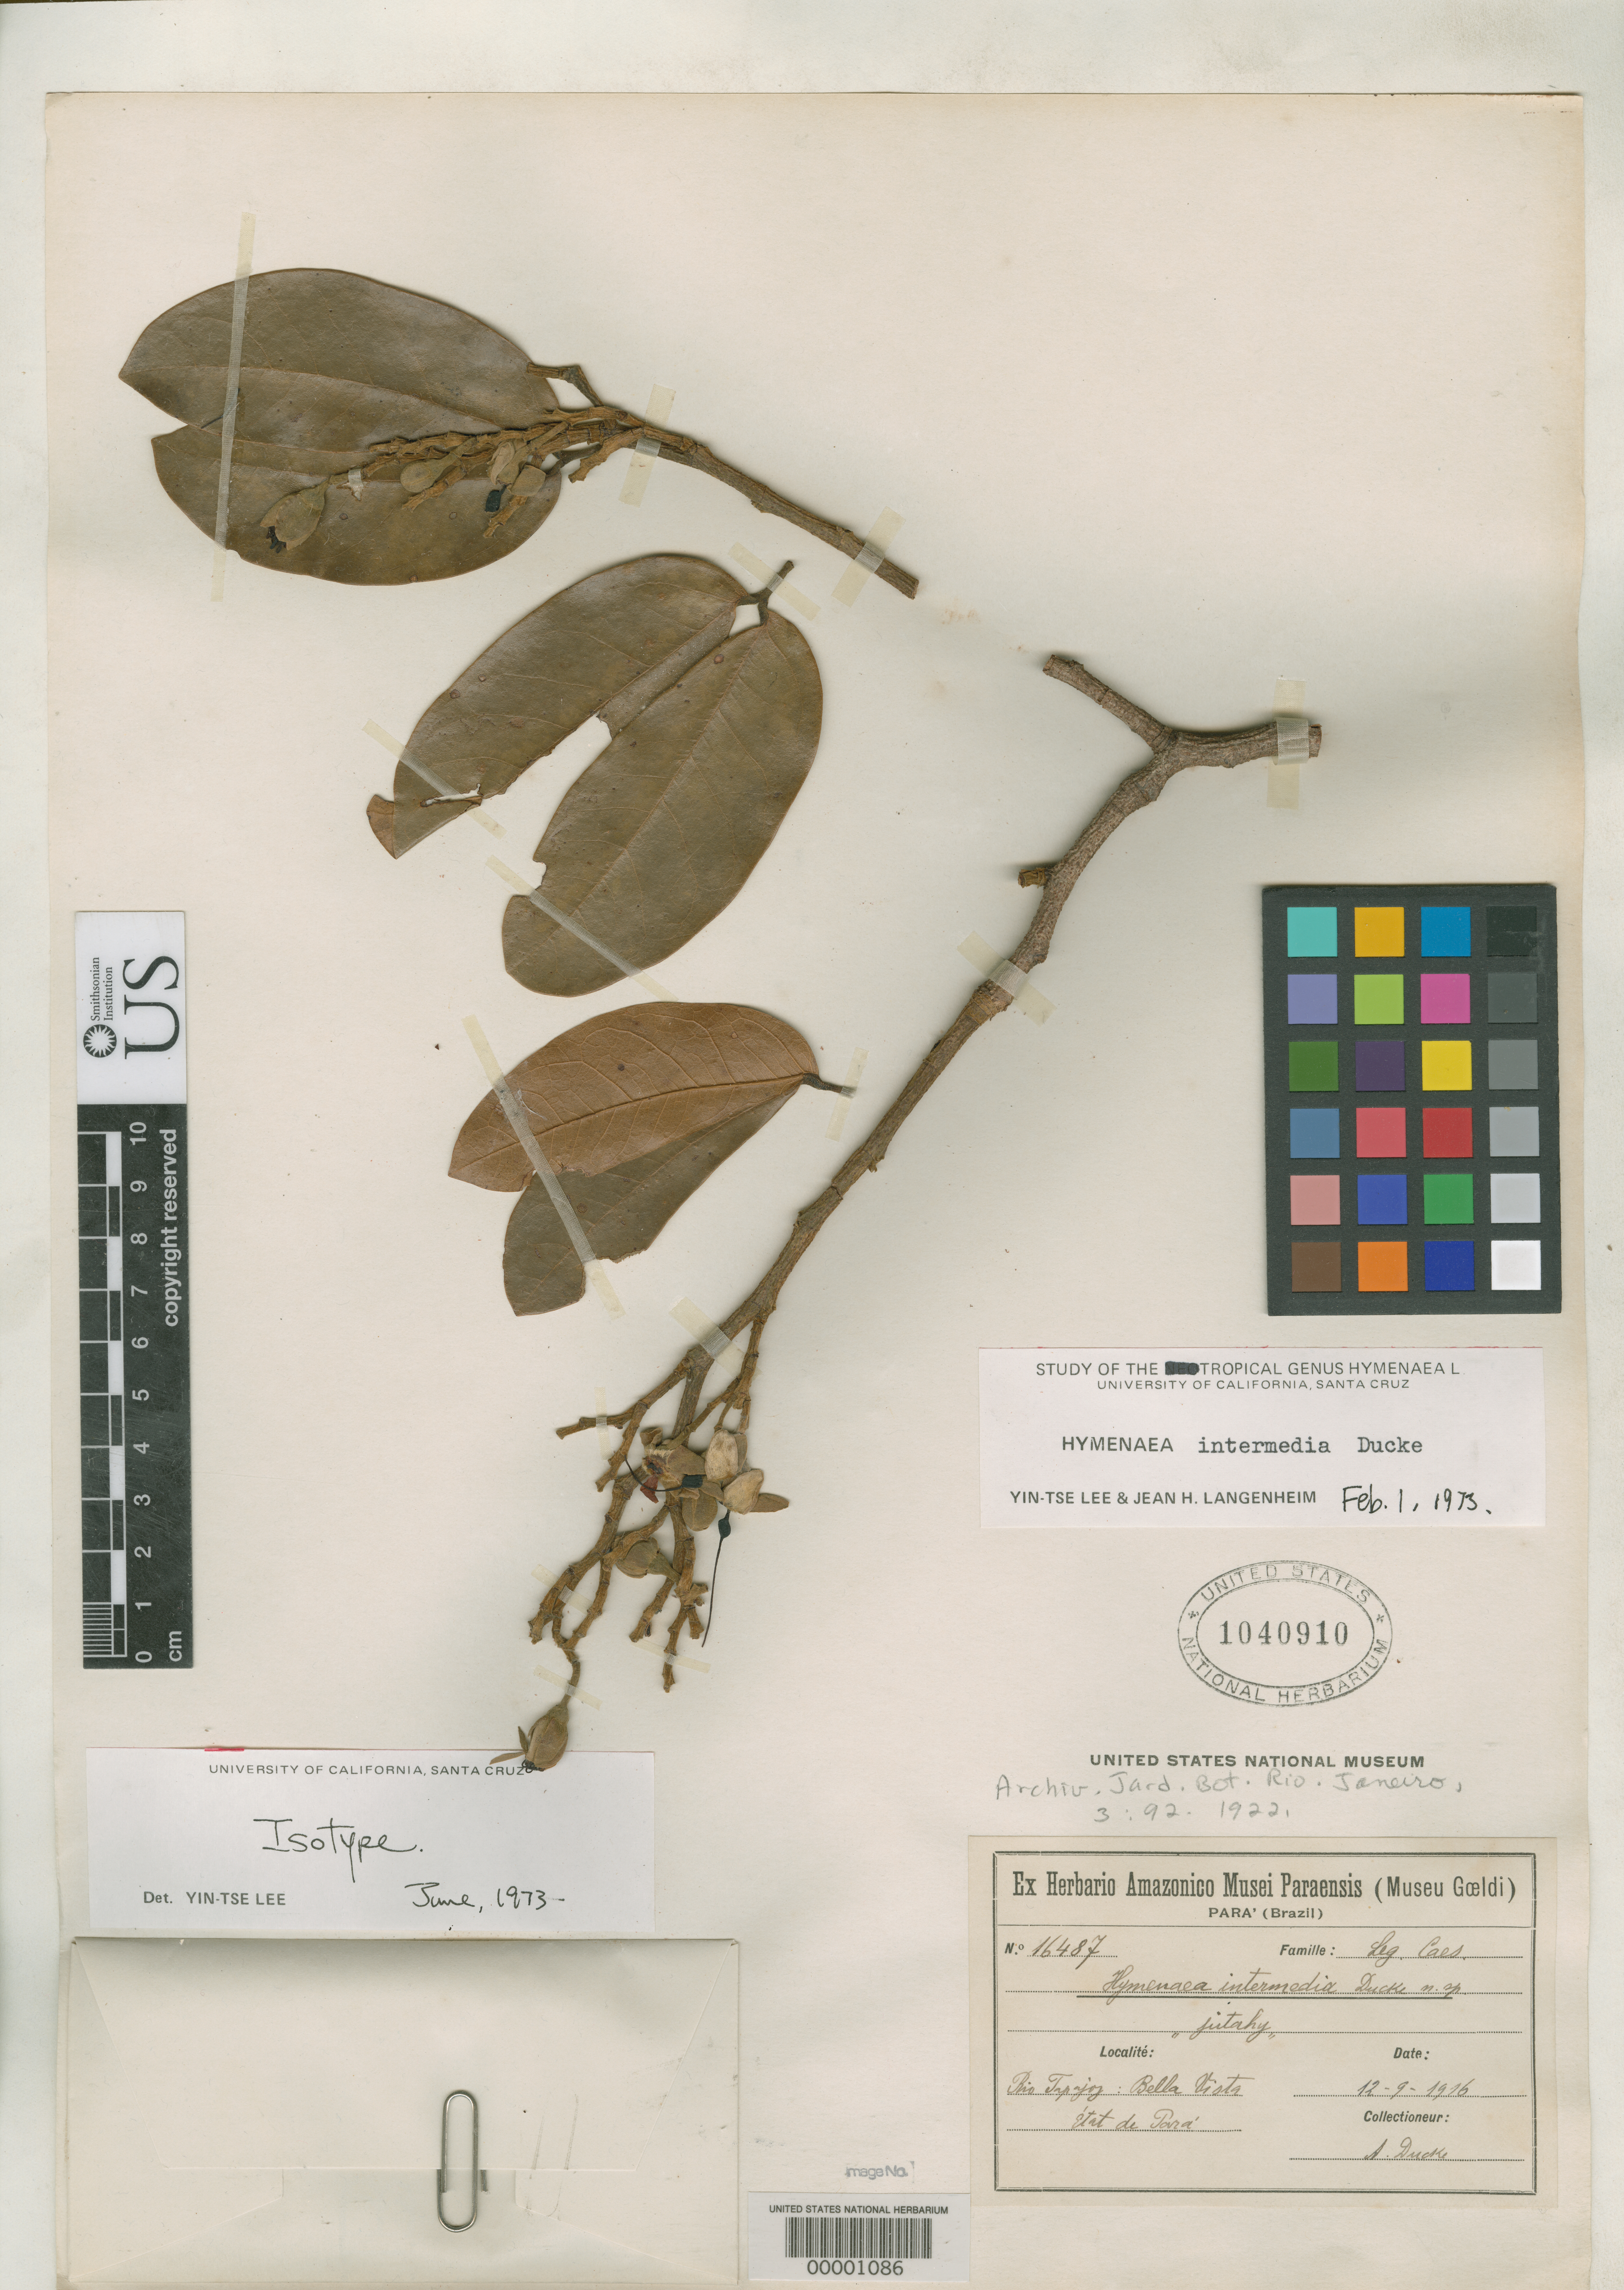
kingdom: Plantae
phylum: Tracheophyta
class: Magnoliopsida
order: Fabales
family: Fabaceae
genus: Hymenaea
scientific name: Hymenaea intermedia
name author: Ducke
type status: Syntype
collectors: A. Ducke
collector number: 16487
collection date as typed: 09 Dec 1916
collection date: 1916-12-09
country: Brazil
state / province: Pará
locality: Rio Tapajoz, Bella Vista.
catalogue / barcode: US 1040910